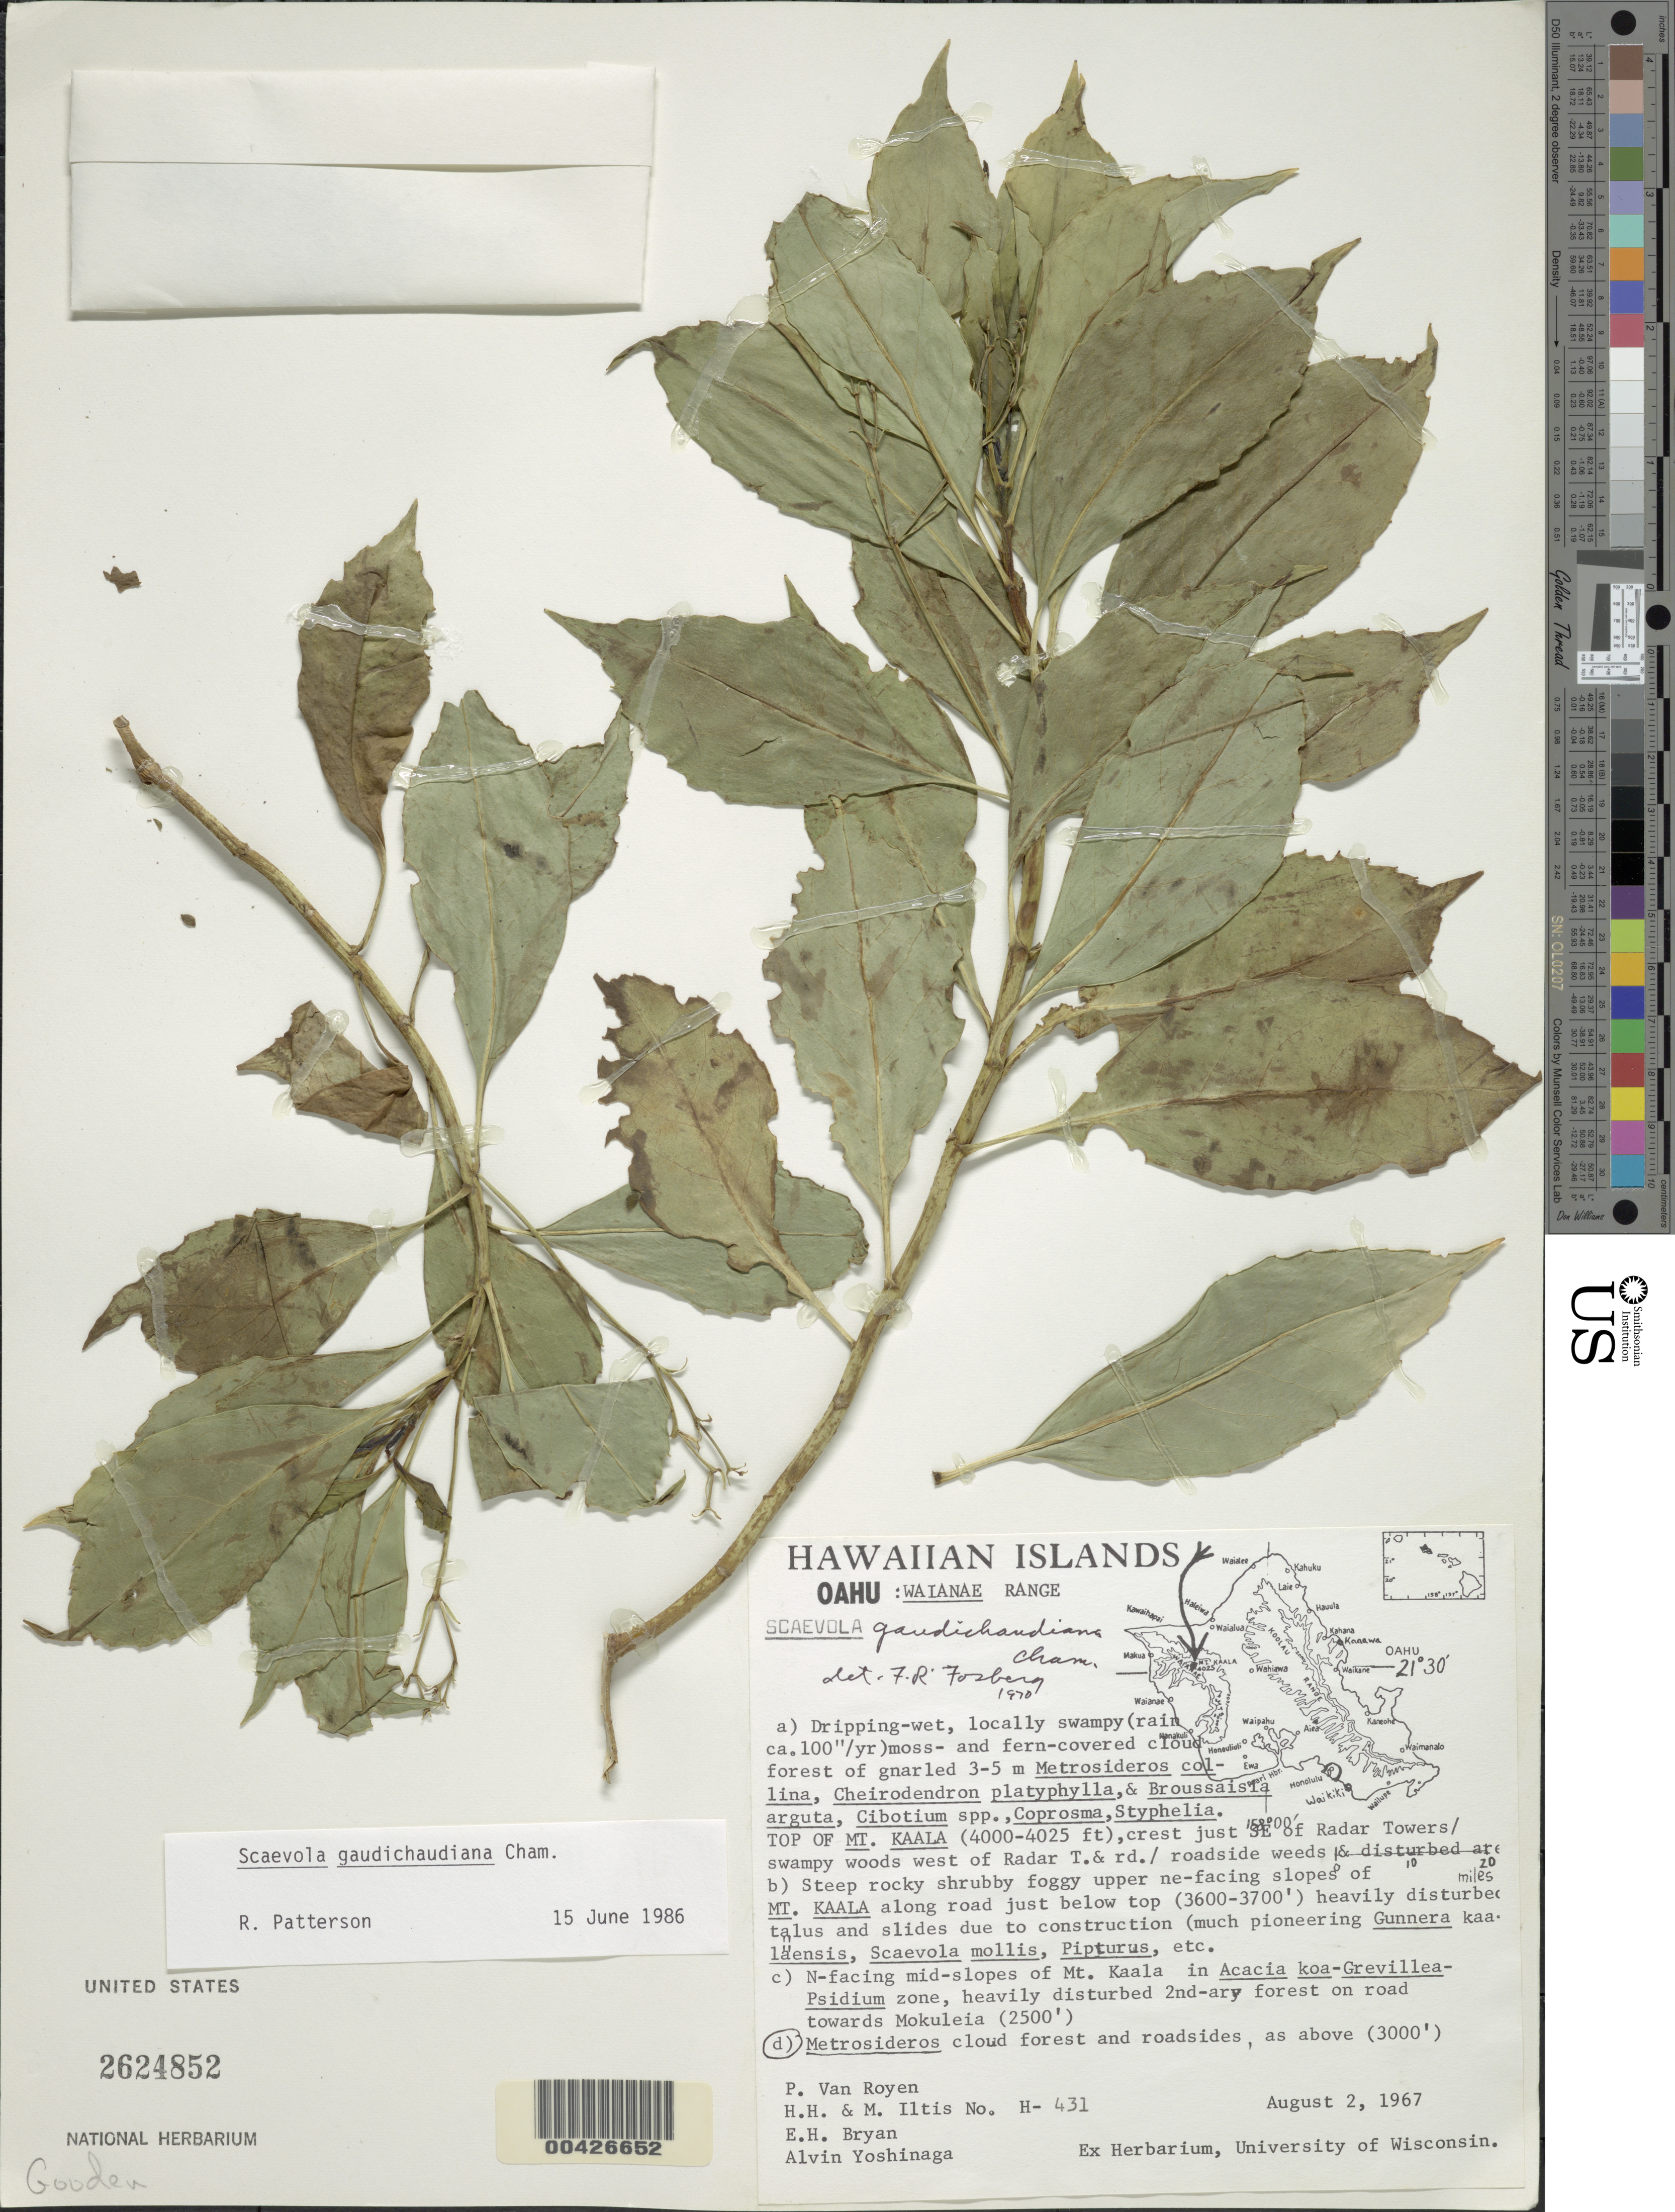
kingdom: Plantae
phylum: Tracheophyta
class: Magnoliopsida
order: Asterales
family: Goodeniaceae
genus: Scaevola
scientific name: Scaevola gaudichaudiana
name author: Cham.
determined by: Patterson, R.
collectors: P. van Royen, H. H. Iltis, M. G. Iltis, E. Bryan & A. Yoshinaga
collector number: H-431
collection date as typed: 2 Aug 1967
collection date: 1967-08-02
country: United States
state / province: Hawaii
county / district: Honolulu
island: Oahu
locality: Waianae Range, N facing mid-slopes of Mt. Kaala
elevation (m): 914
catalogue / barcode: US 2624852